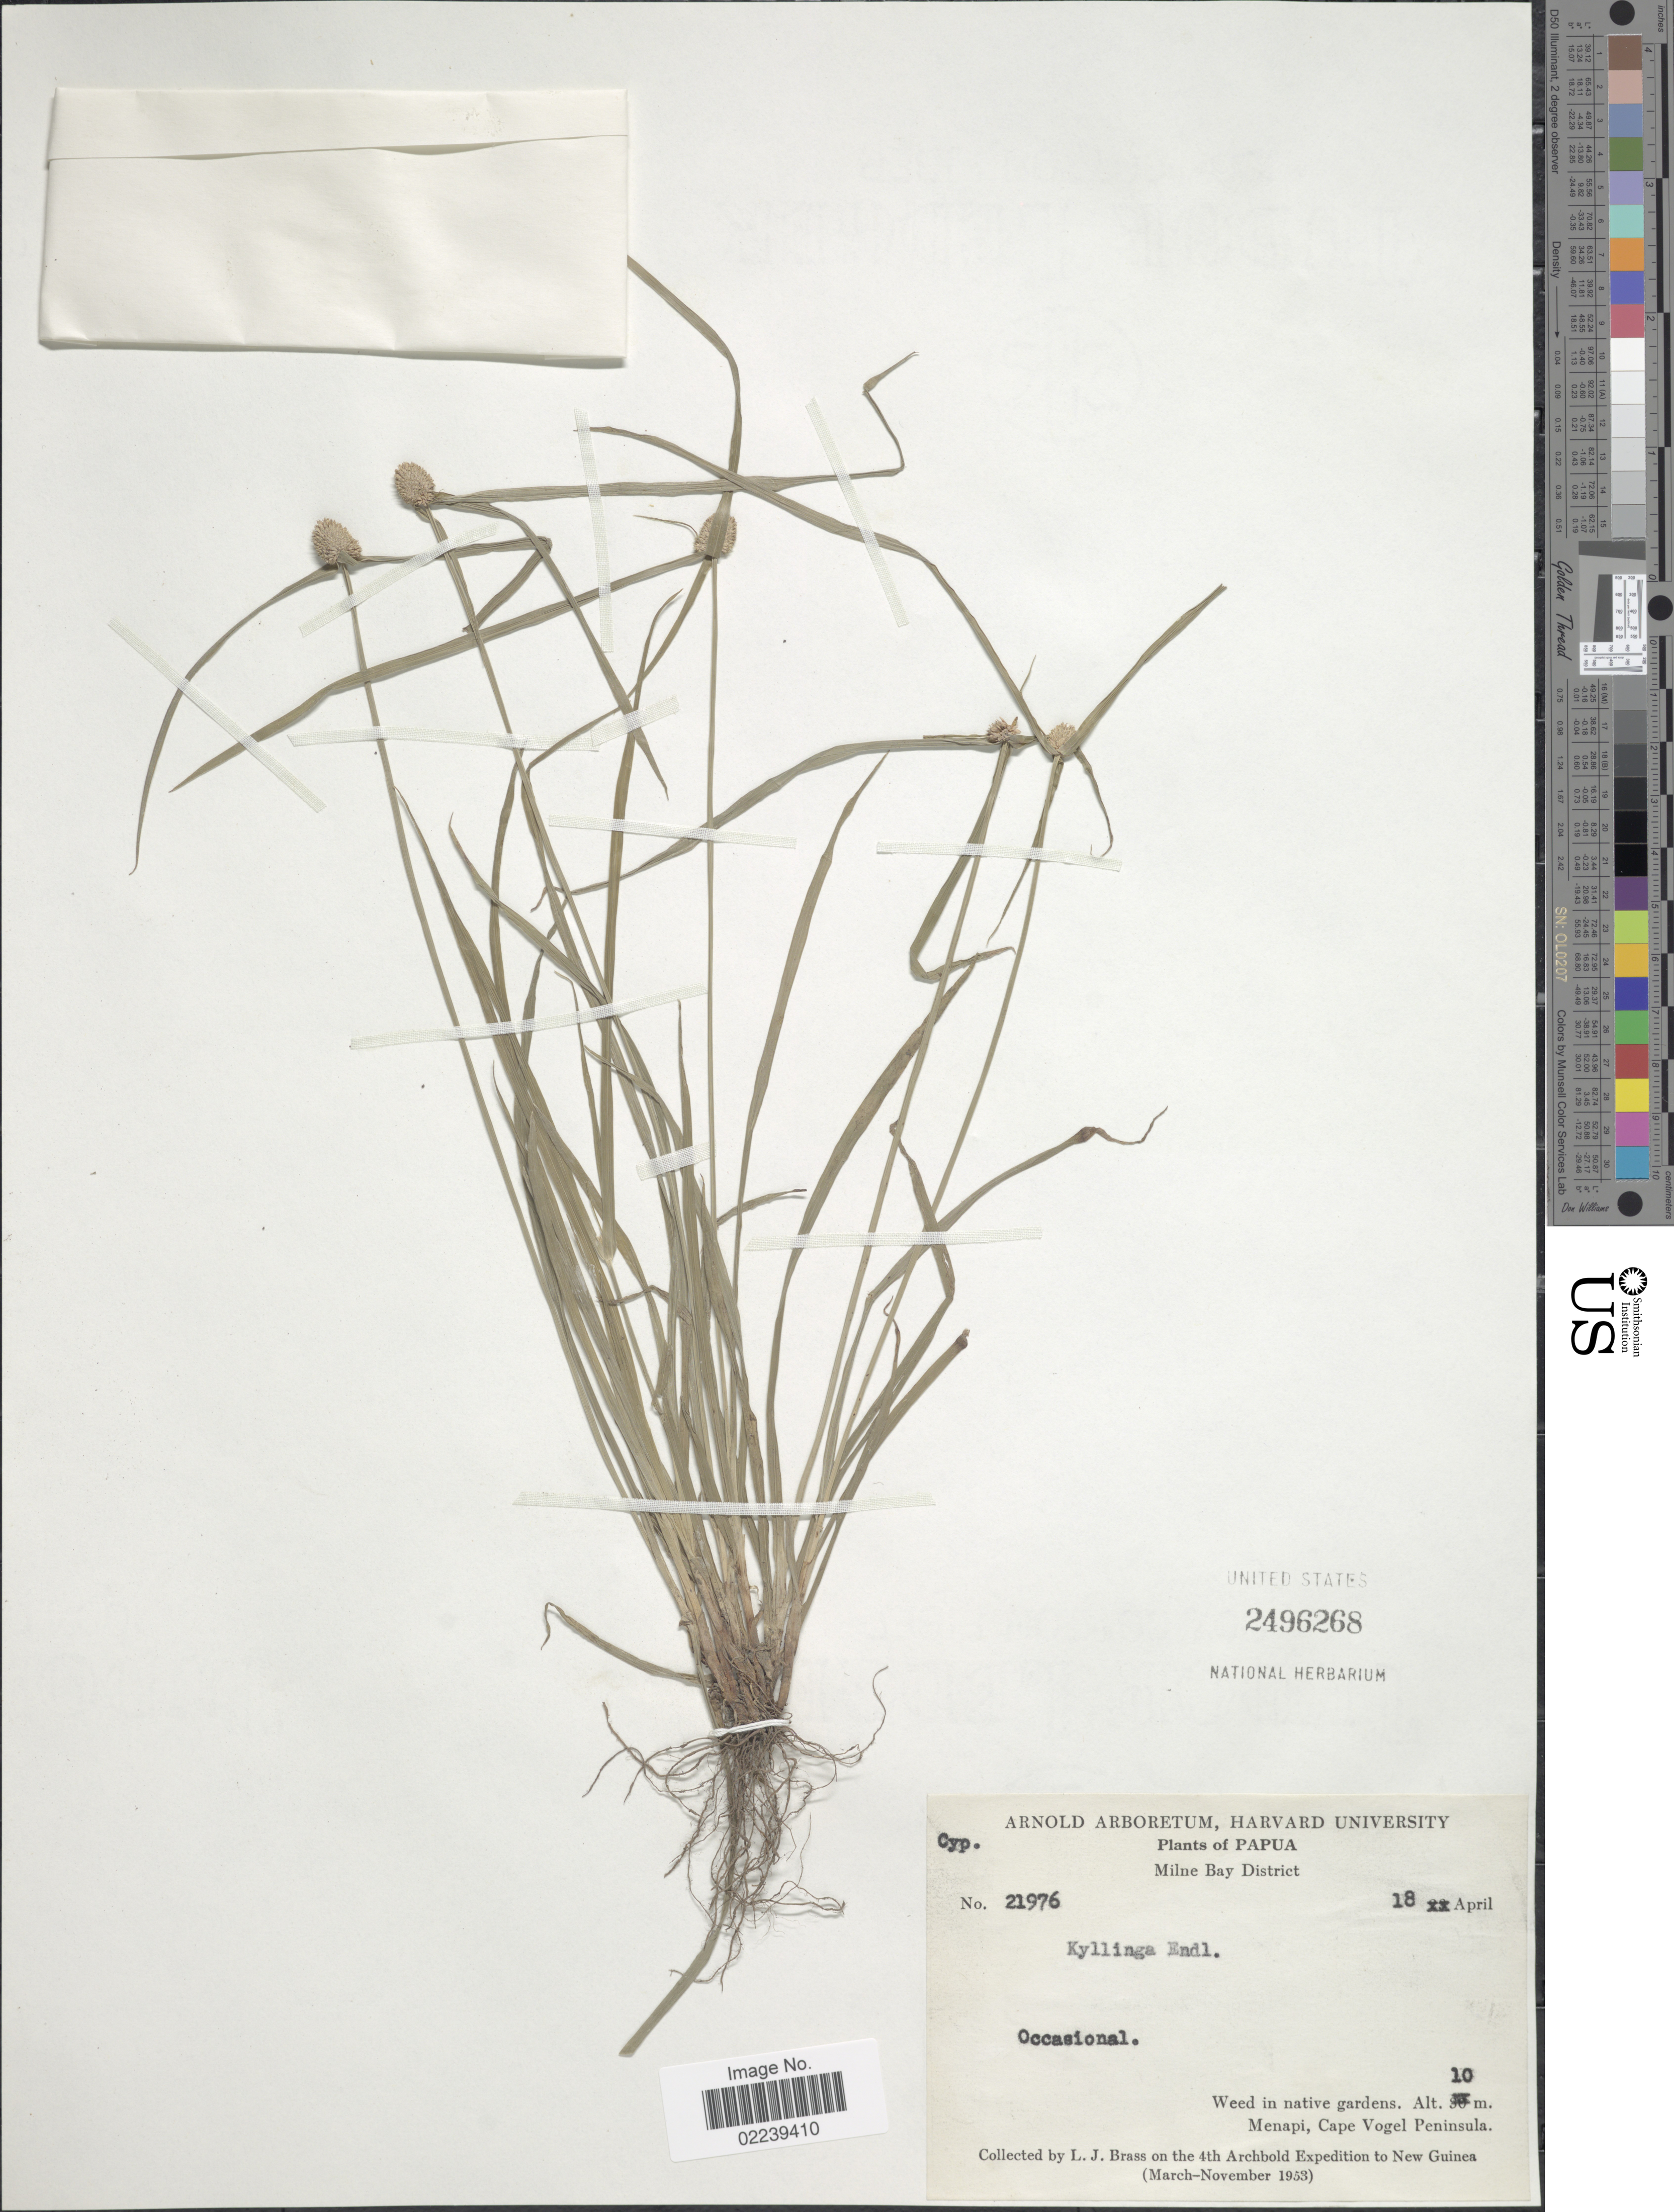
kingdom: Plantae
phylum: Tracheophyta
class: Liliopsida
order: Poales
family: Cyperaceae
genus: Cyperus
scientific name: Cyperus mindorensis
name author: (Steud.) Huygh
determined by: Strong, M. T., (US), Smithsonian Institution - National Museum of Natural History (UNITED STATES)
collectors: L. J. Brass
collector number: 21976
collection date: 1953-04-18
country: Papua New Guinea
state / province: Milne Bay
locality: Milne Bay District, Occasional, Weed in native gardens. Menapi, Cape Vogel Peninsula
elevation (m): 10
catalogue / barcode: US 2496268